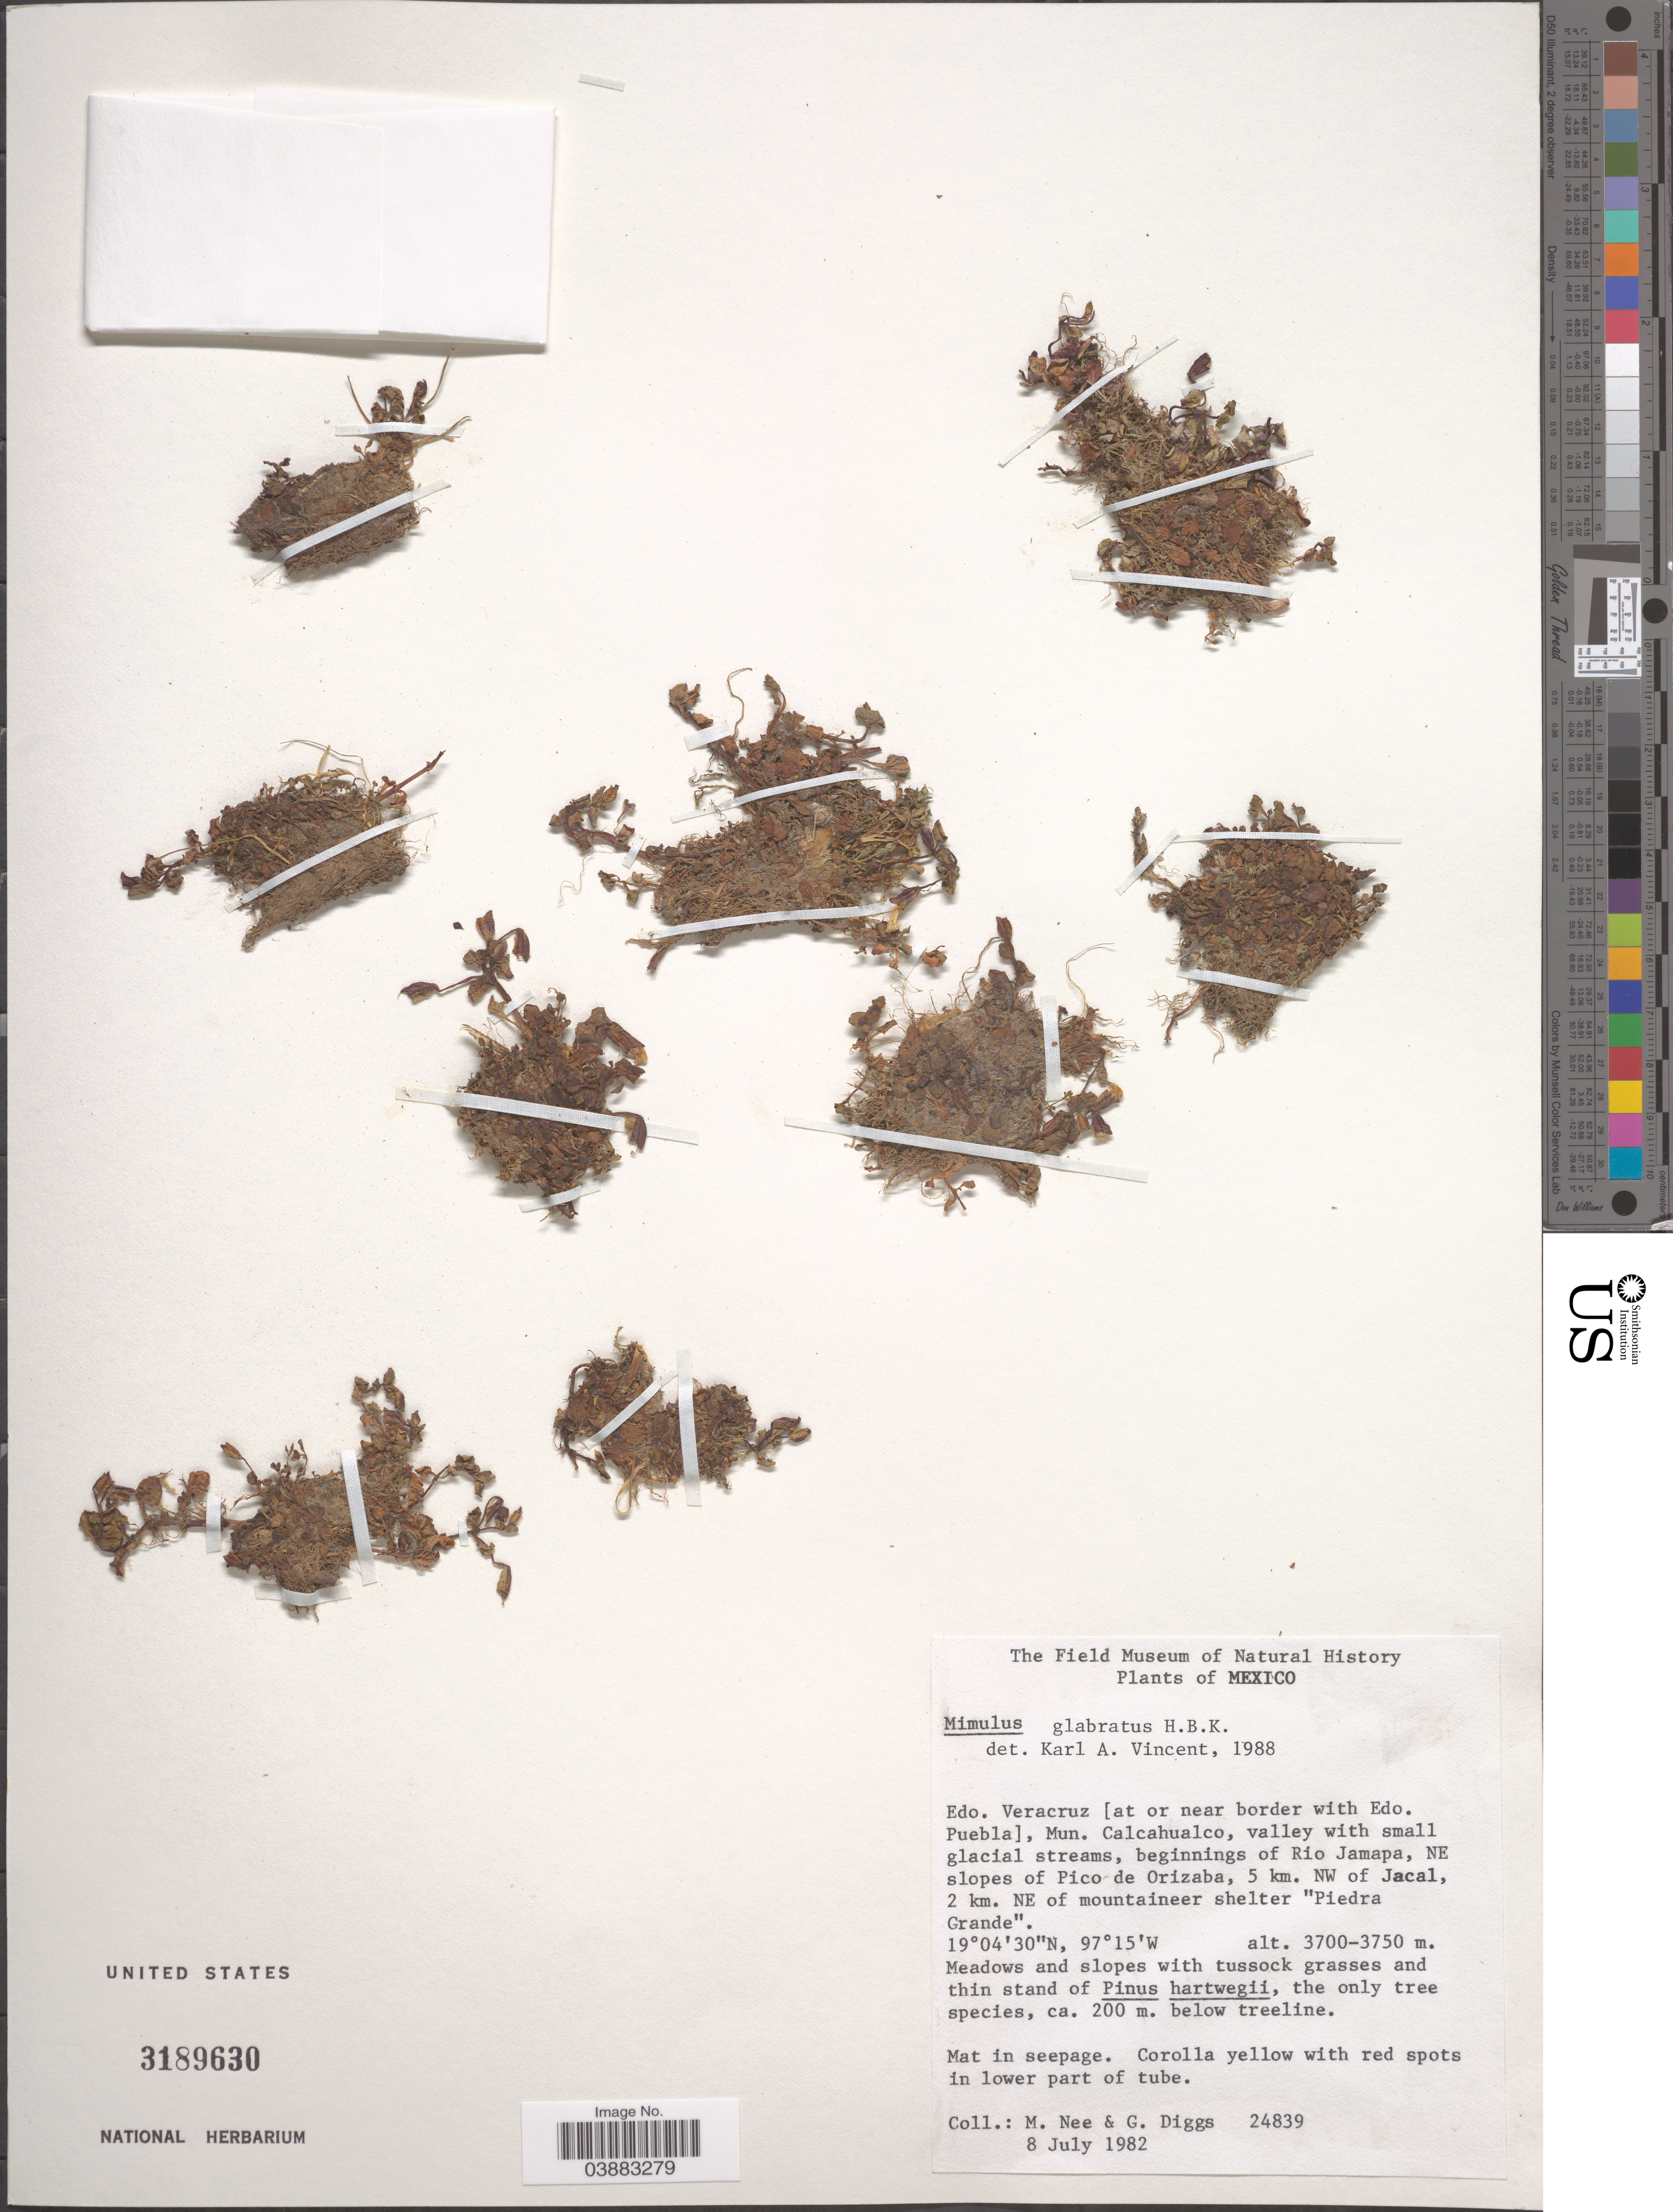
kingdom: Plantae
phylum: Tracheophyta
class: Magnoliopsida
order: Lamiales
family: Phrymaceae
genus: Mimulus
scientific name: Mimulus glabratus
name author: Kunth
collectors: M. Nee & G. Diggs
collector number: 24839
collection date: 1982-07-08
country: Mexico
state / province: Veracruz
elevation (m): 3700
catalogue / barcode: US 3189630